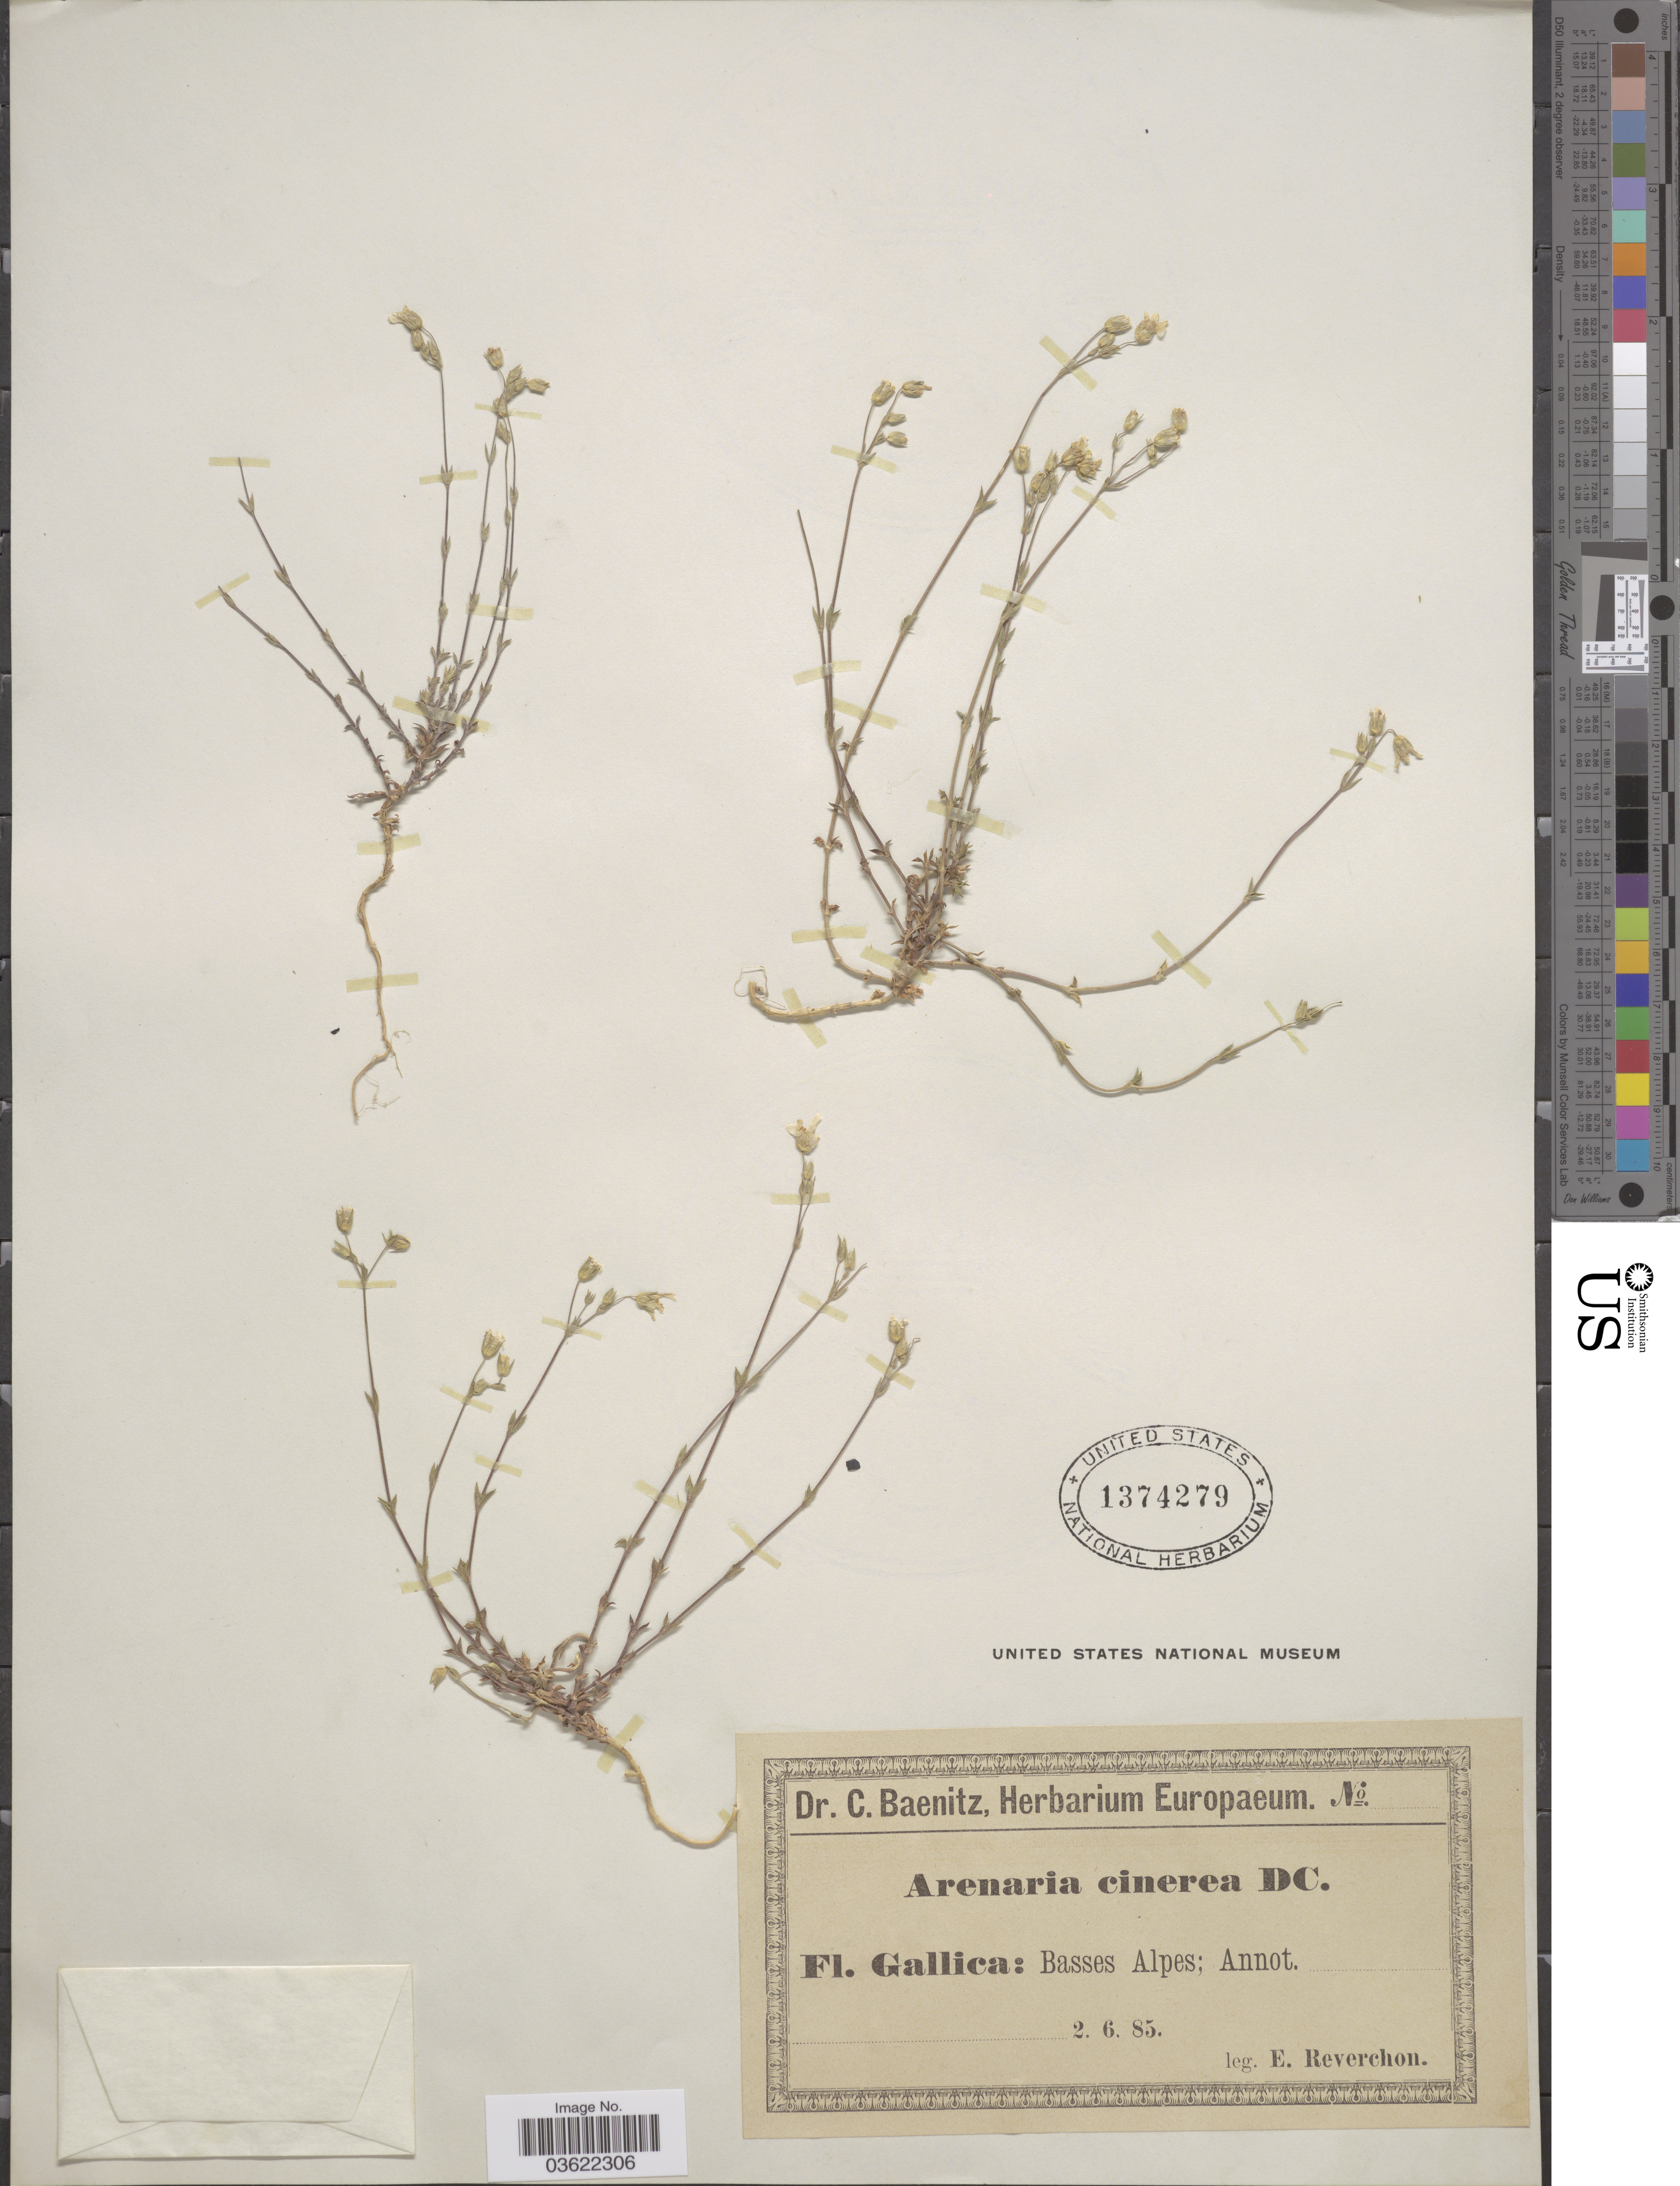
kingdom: Plantae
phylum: Tracheophyta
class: Magnoliopsida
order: Caryophyllales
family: Caryophyllaceae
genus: Arenaria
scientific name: Arenaria cinerea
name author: DC.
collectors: E. Reverchon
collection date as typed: Transcribed d/m/y: 2/6/85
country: France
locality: Gallica: Basses Alpes; Annot.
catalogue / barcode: US 1374279